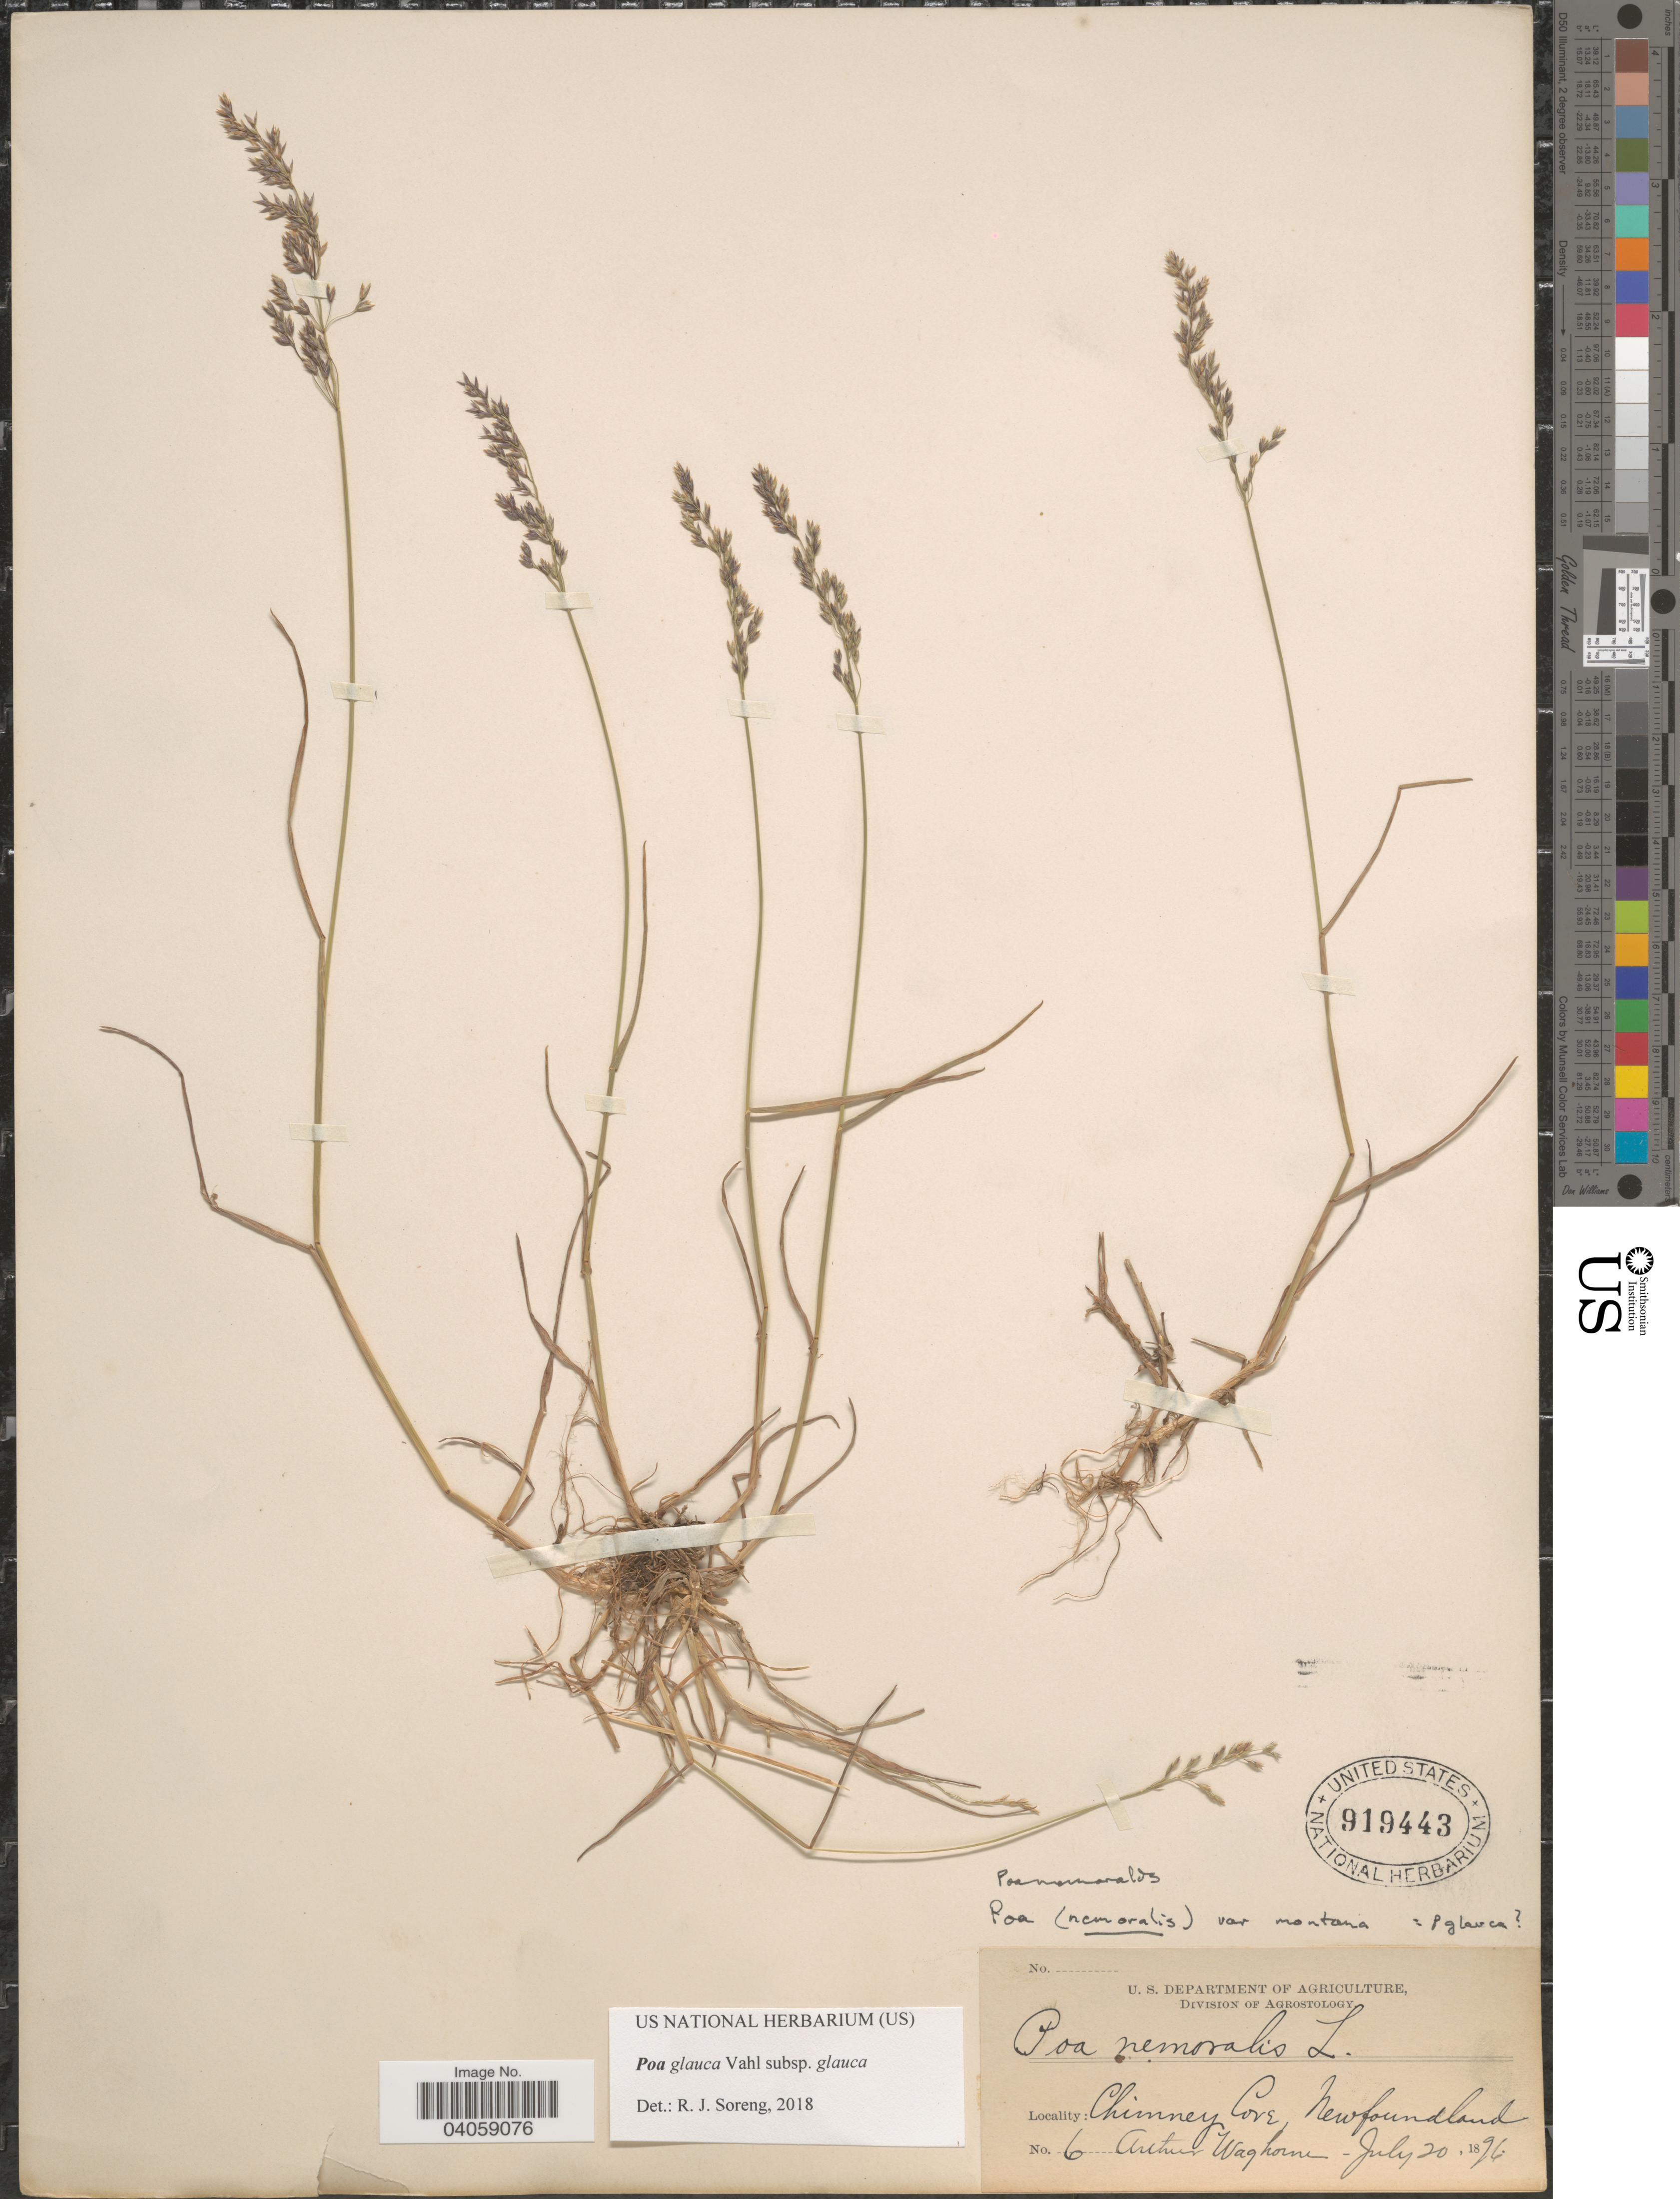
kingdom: Plantae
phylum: Tracheophyta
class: Liliopsida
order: Poales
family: Poaceae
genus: Poa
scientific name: Poa glauca subsp. glauca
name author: Vahl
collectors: A. Waghorne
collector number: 6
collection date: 1896-07-20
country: Canada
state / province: Newfoundland and Labrador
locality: Chimney Cove.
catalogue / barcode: US 919443